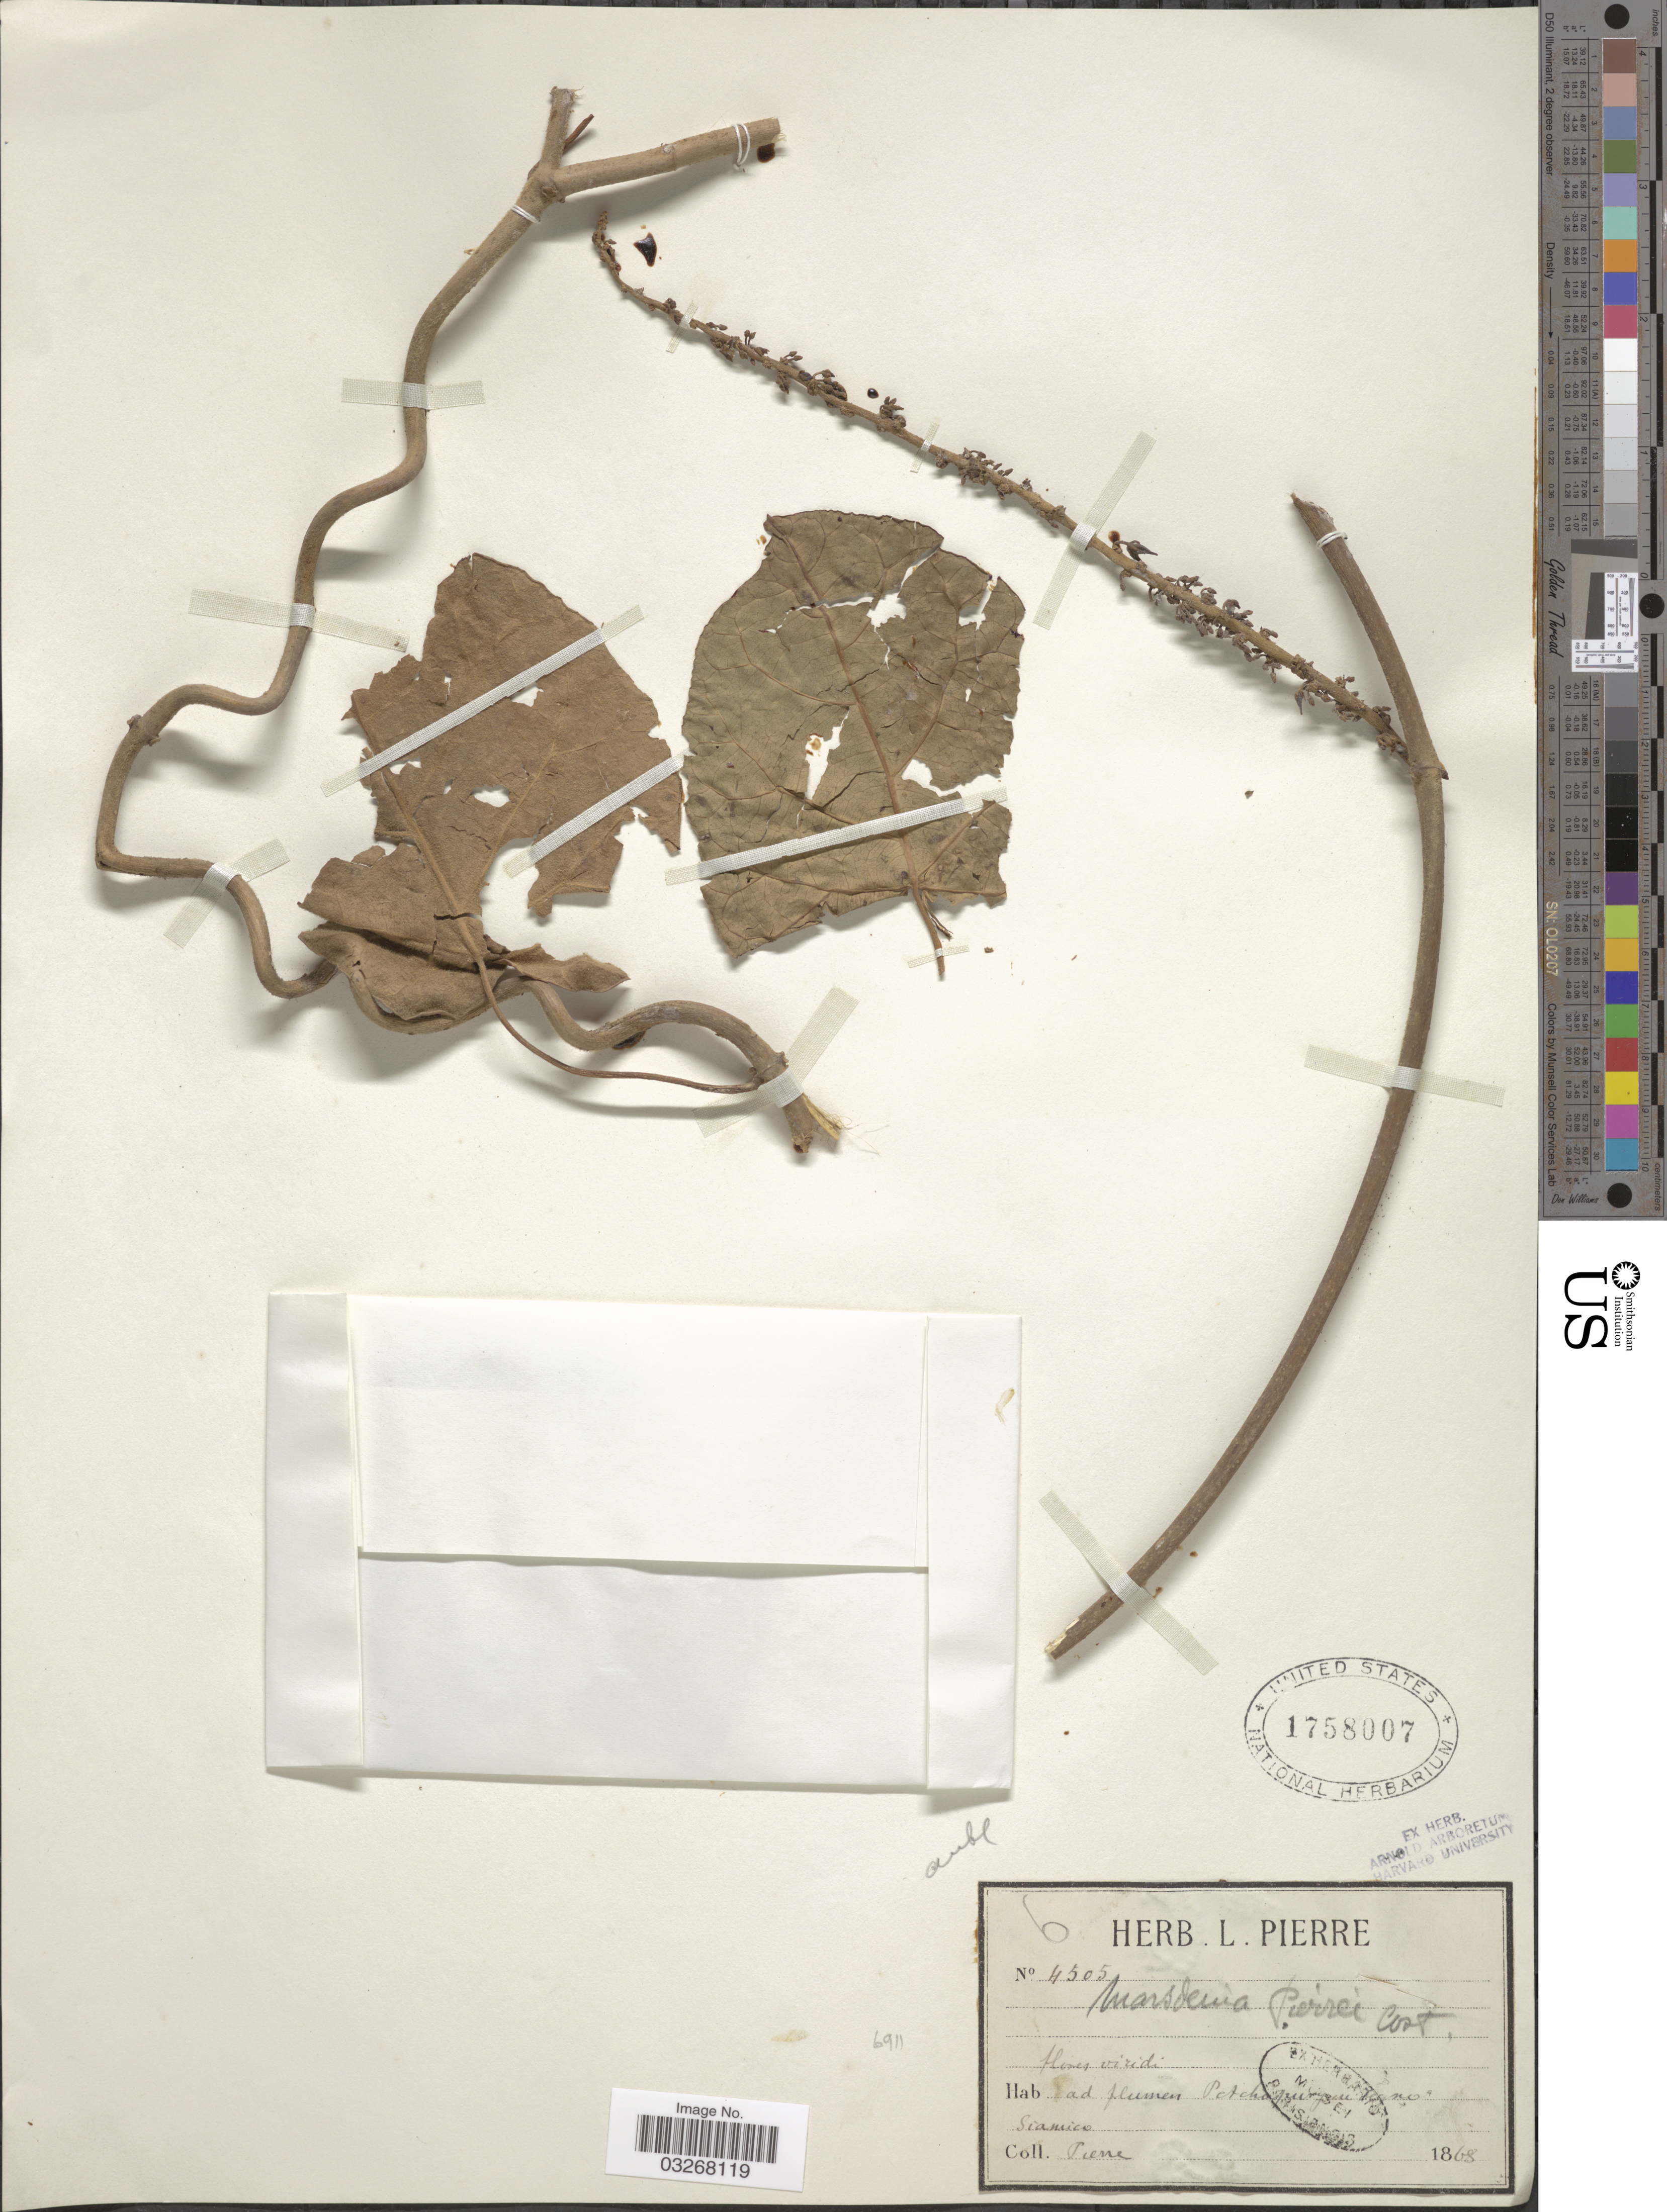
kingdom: Plantae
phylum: Tracheophyta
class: Magnoliopsida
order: Gentianales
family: Apocynaceae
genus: Marsdenia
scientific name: Marsdenia pierrei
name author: Costantin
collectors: L. Pierre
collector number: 4505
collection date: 1868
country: Thailand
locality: Ad flumen Petchapury in regno Siamico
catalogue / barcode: US 1758007